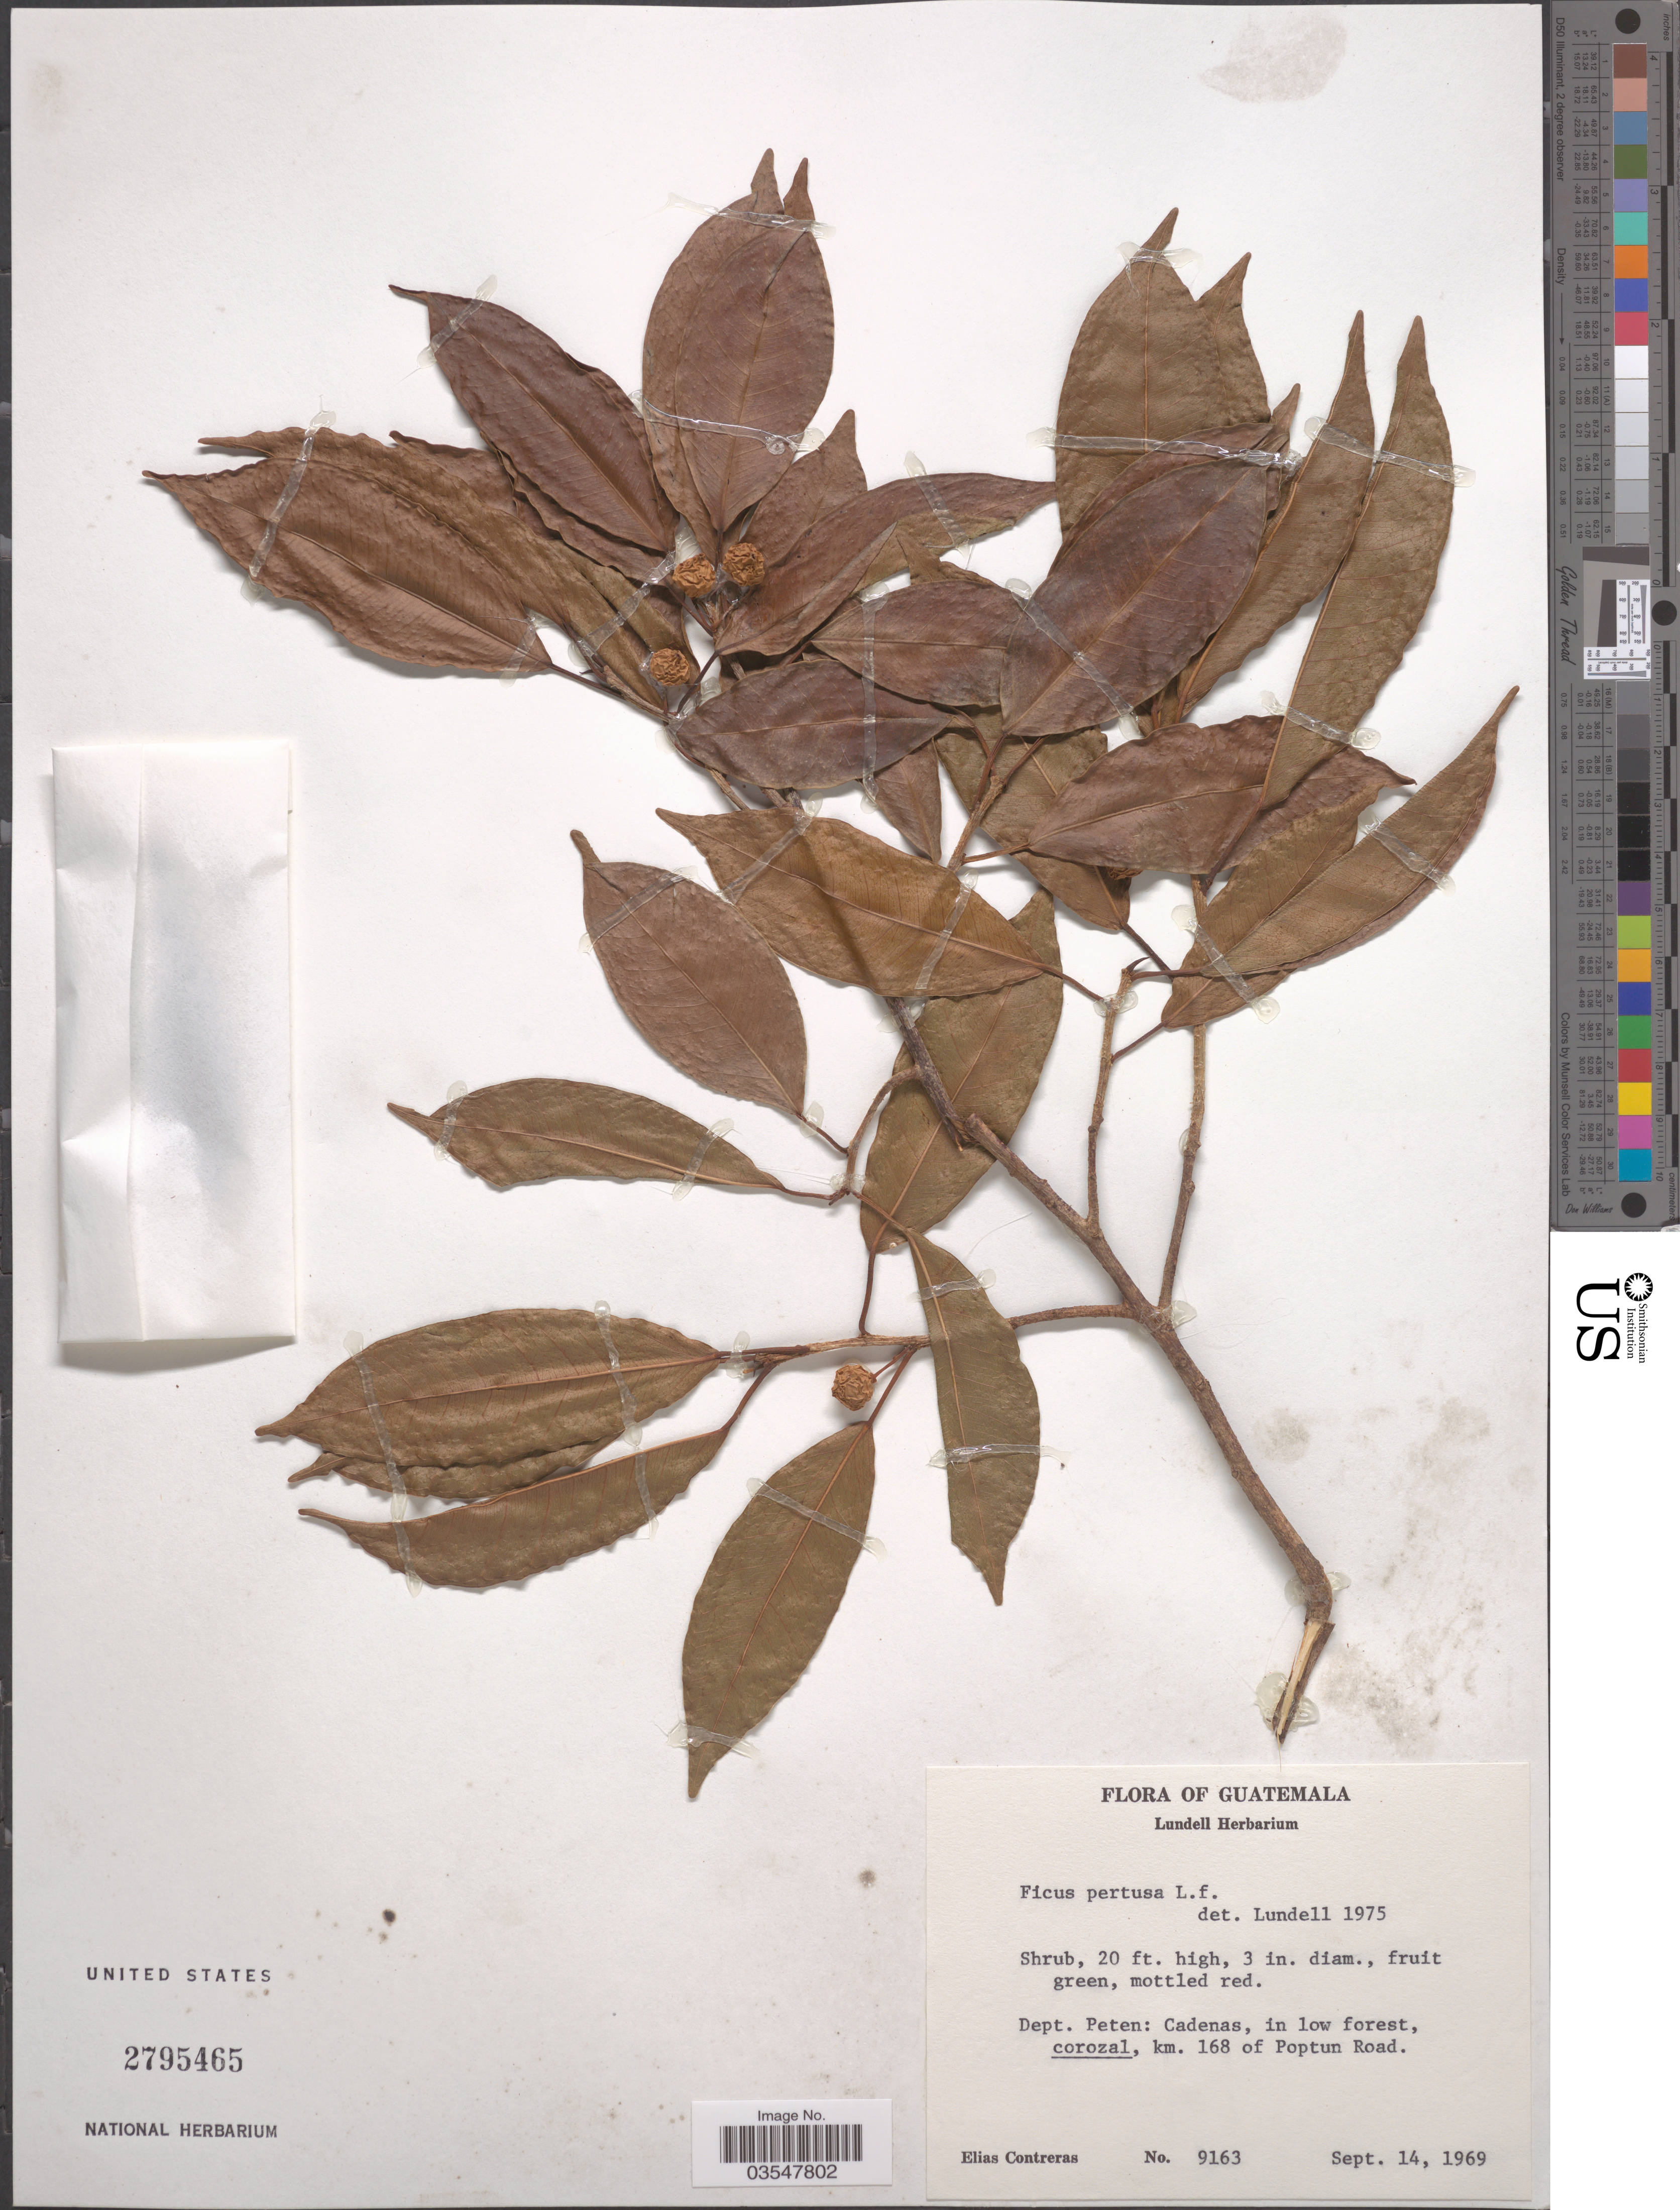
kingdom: Plantae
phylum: Tracheophyta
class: Magnoliopsida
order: Rosales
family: Moraceae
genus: Ficus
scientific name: Ficus pertusa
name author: L. f.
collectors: E. Contreras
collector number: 9163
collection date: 1969-09-14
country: Guatemala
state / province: El Peten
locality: Dept. Peten: Cadenas, in low forest, corozal, km. 168 of Poptun Road.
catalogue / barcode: US 2795465